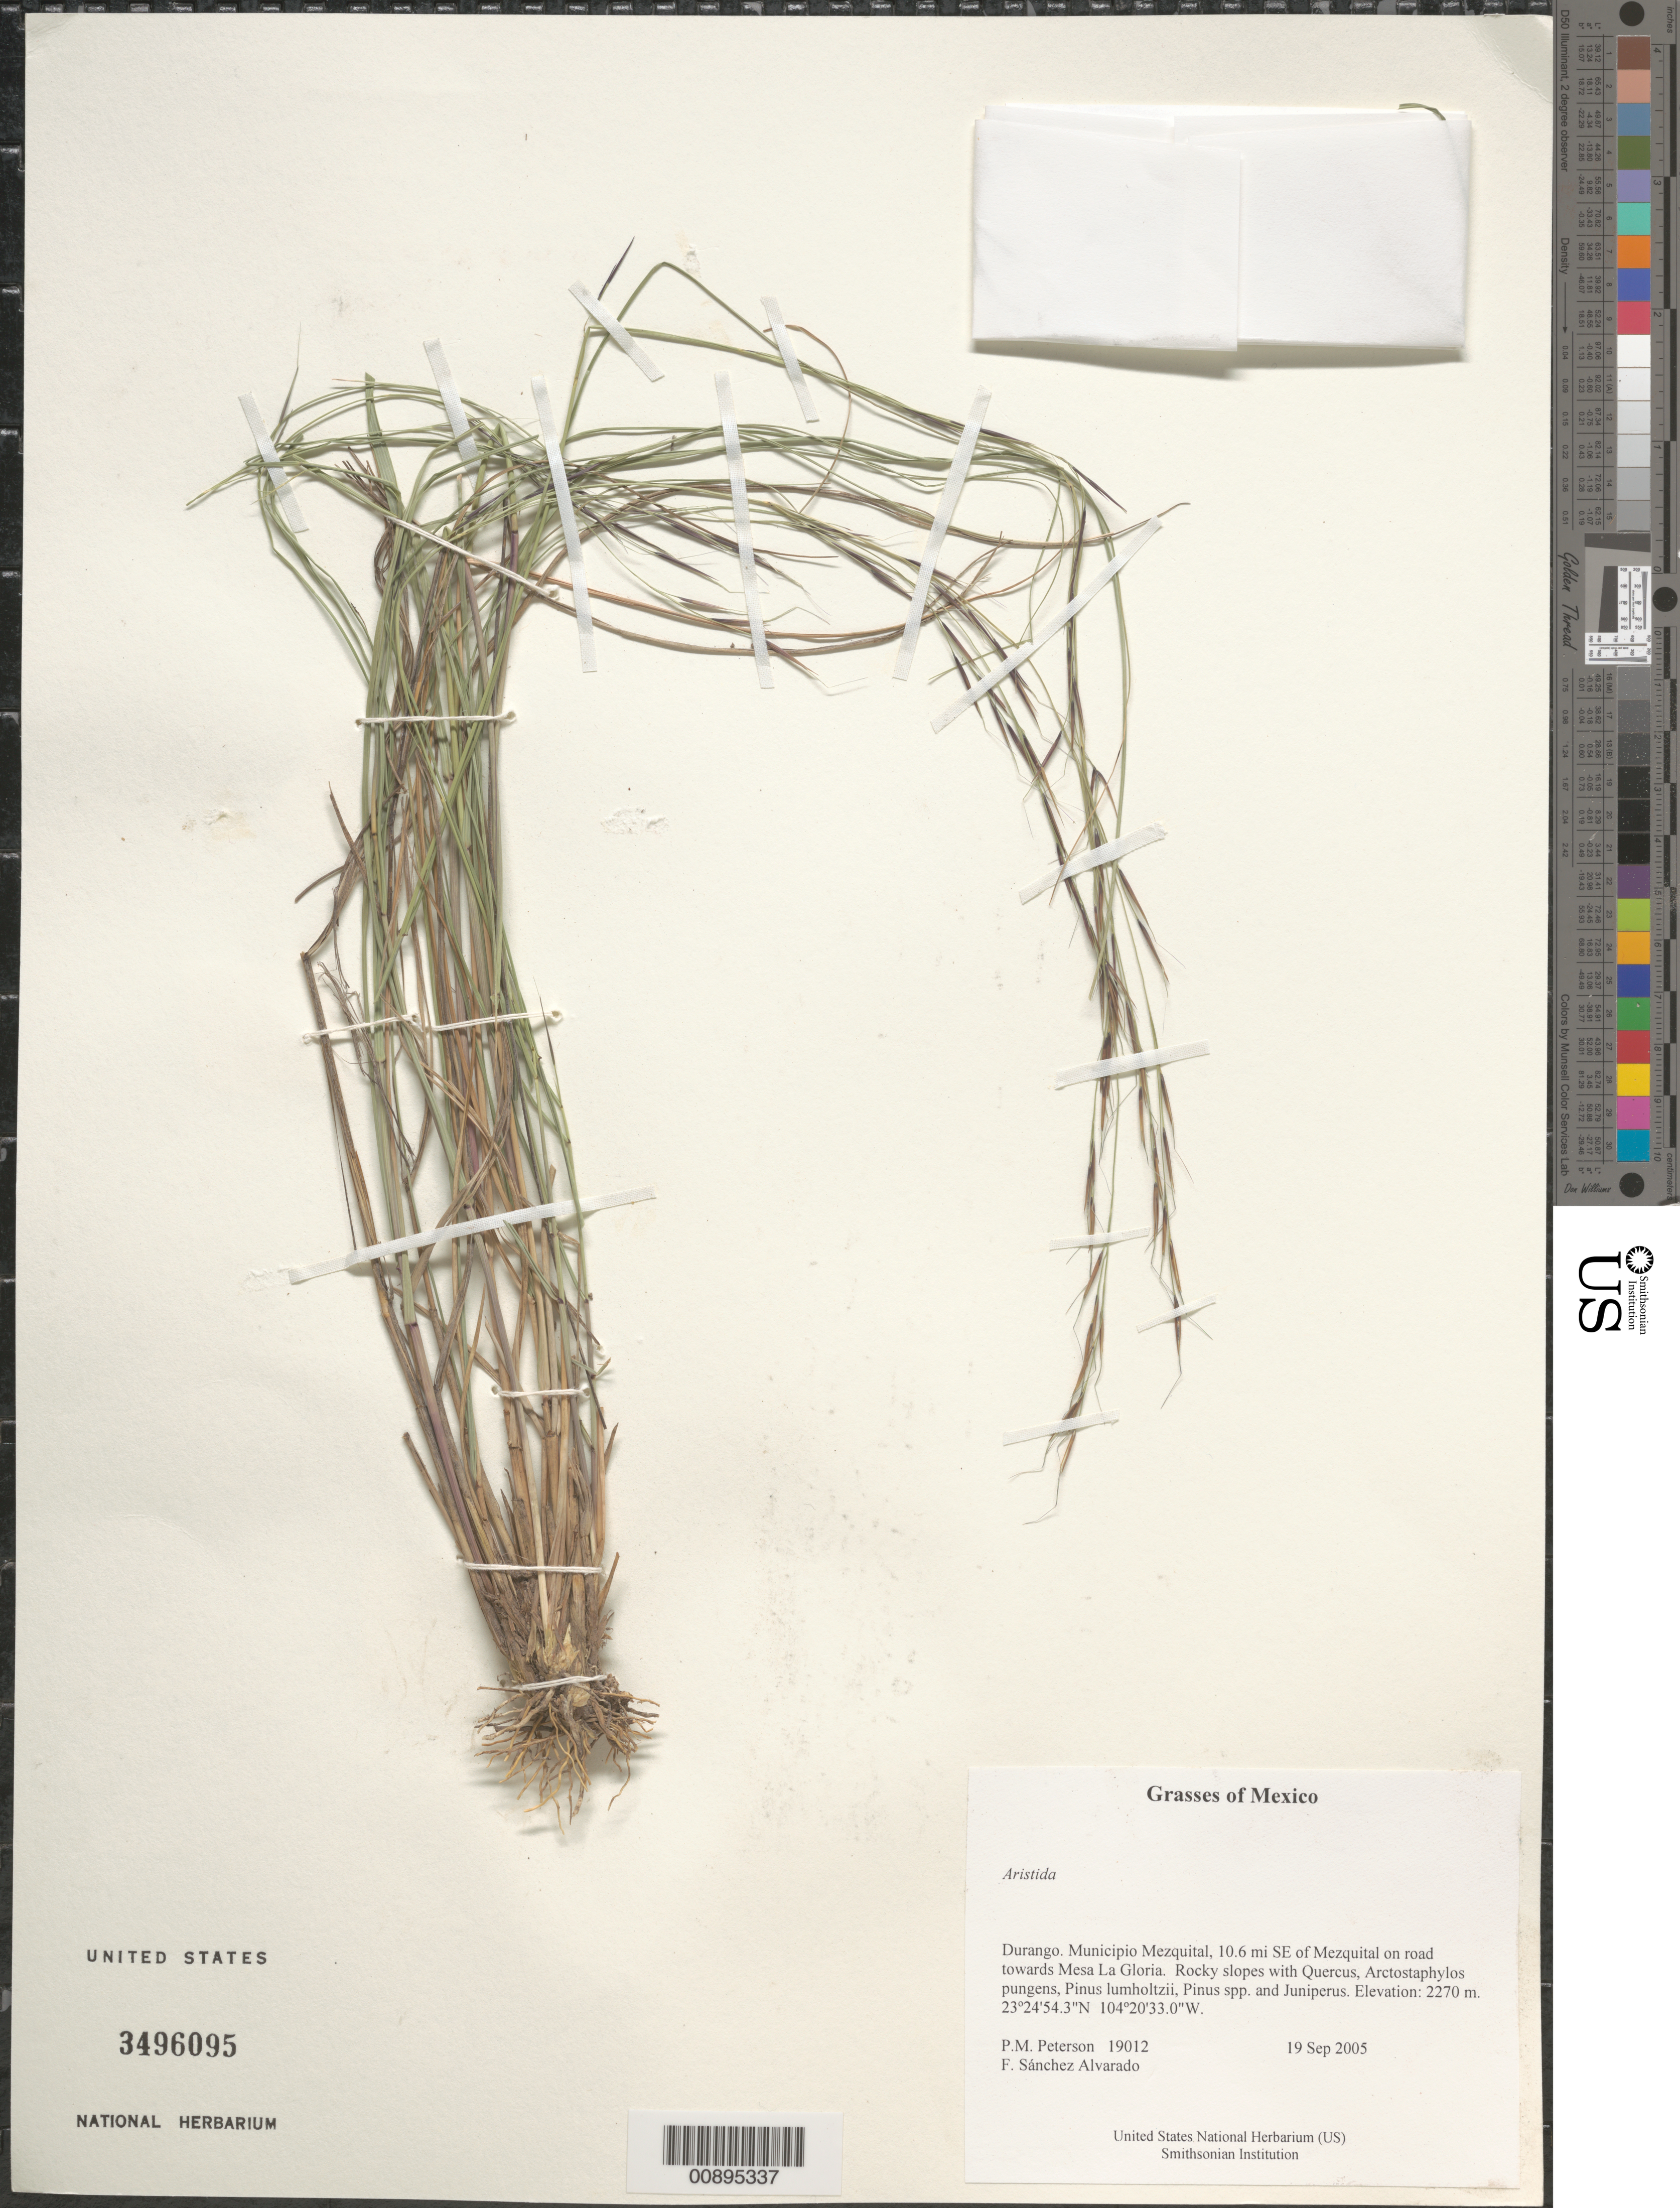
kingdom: Plantae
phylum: Tracheophyta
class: Liliopsida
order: Poales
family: Poaceae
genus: Aristida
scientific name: Aristida sp.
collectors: P. M. Peterson & F. Sánchez Alvarado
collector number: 19012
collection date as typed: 19 Sep 2005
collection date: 2005-09-19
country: Mexico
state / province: Durango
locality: Municipio Mezquital, 10.6 mi SE of Mezquital on road towards Mesa La Gloria. Rocky slopes with Quercus, Arctostaphylos pungens, Pinus lumholtzii, Pinus spp. and Juniperus.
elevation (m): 2270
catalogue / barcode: US 3496095